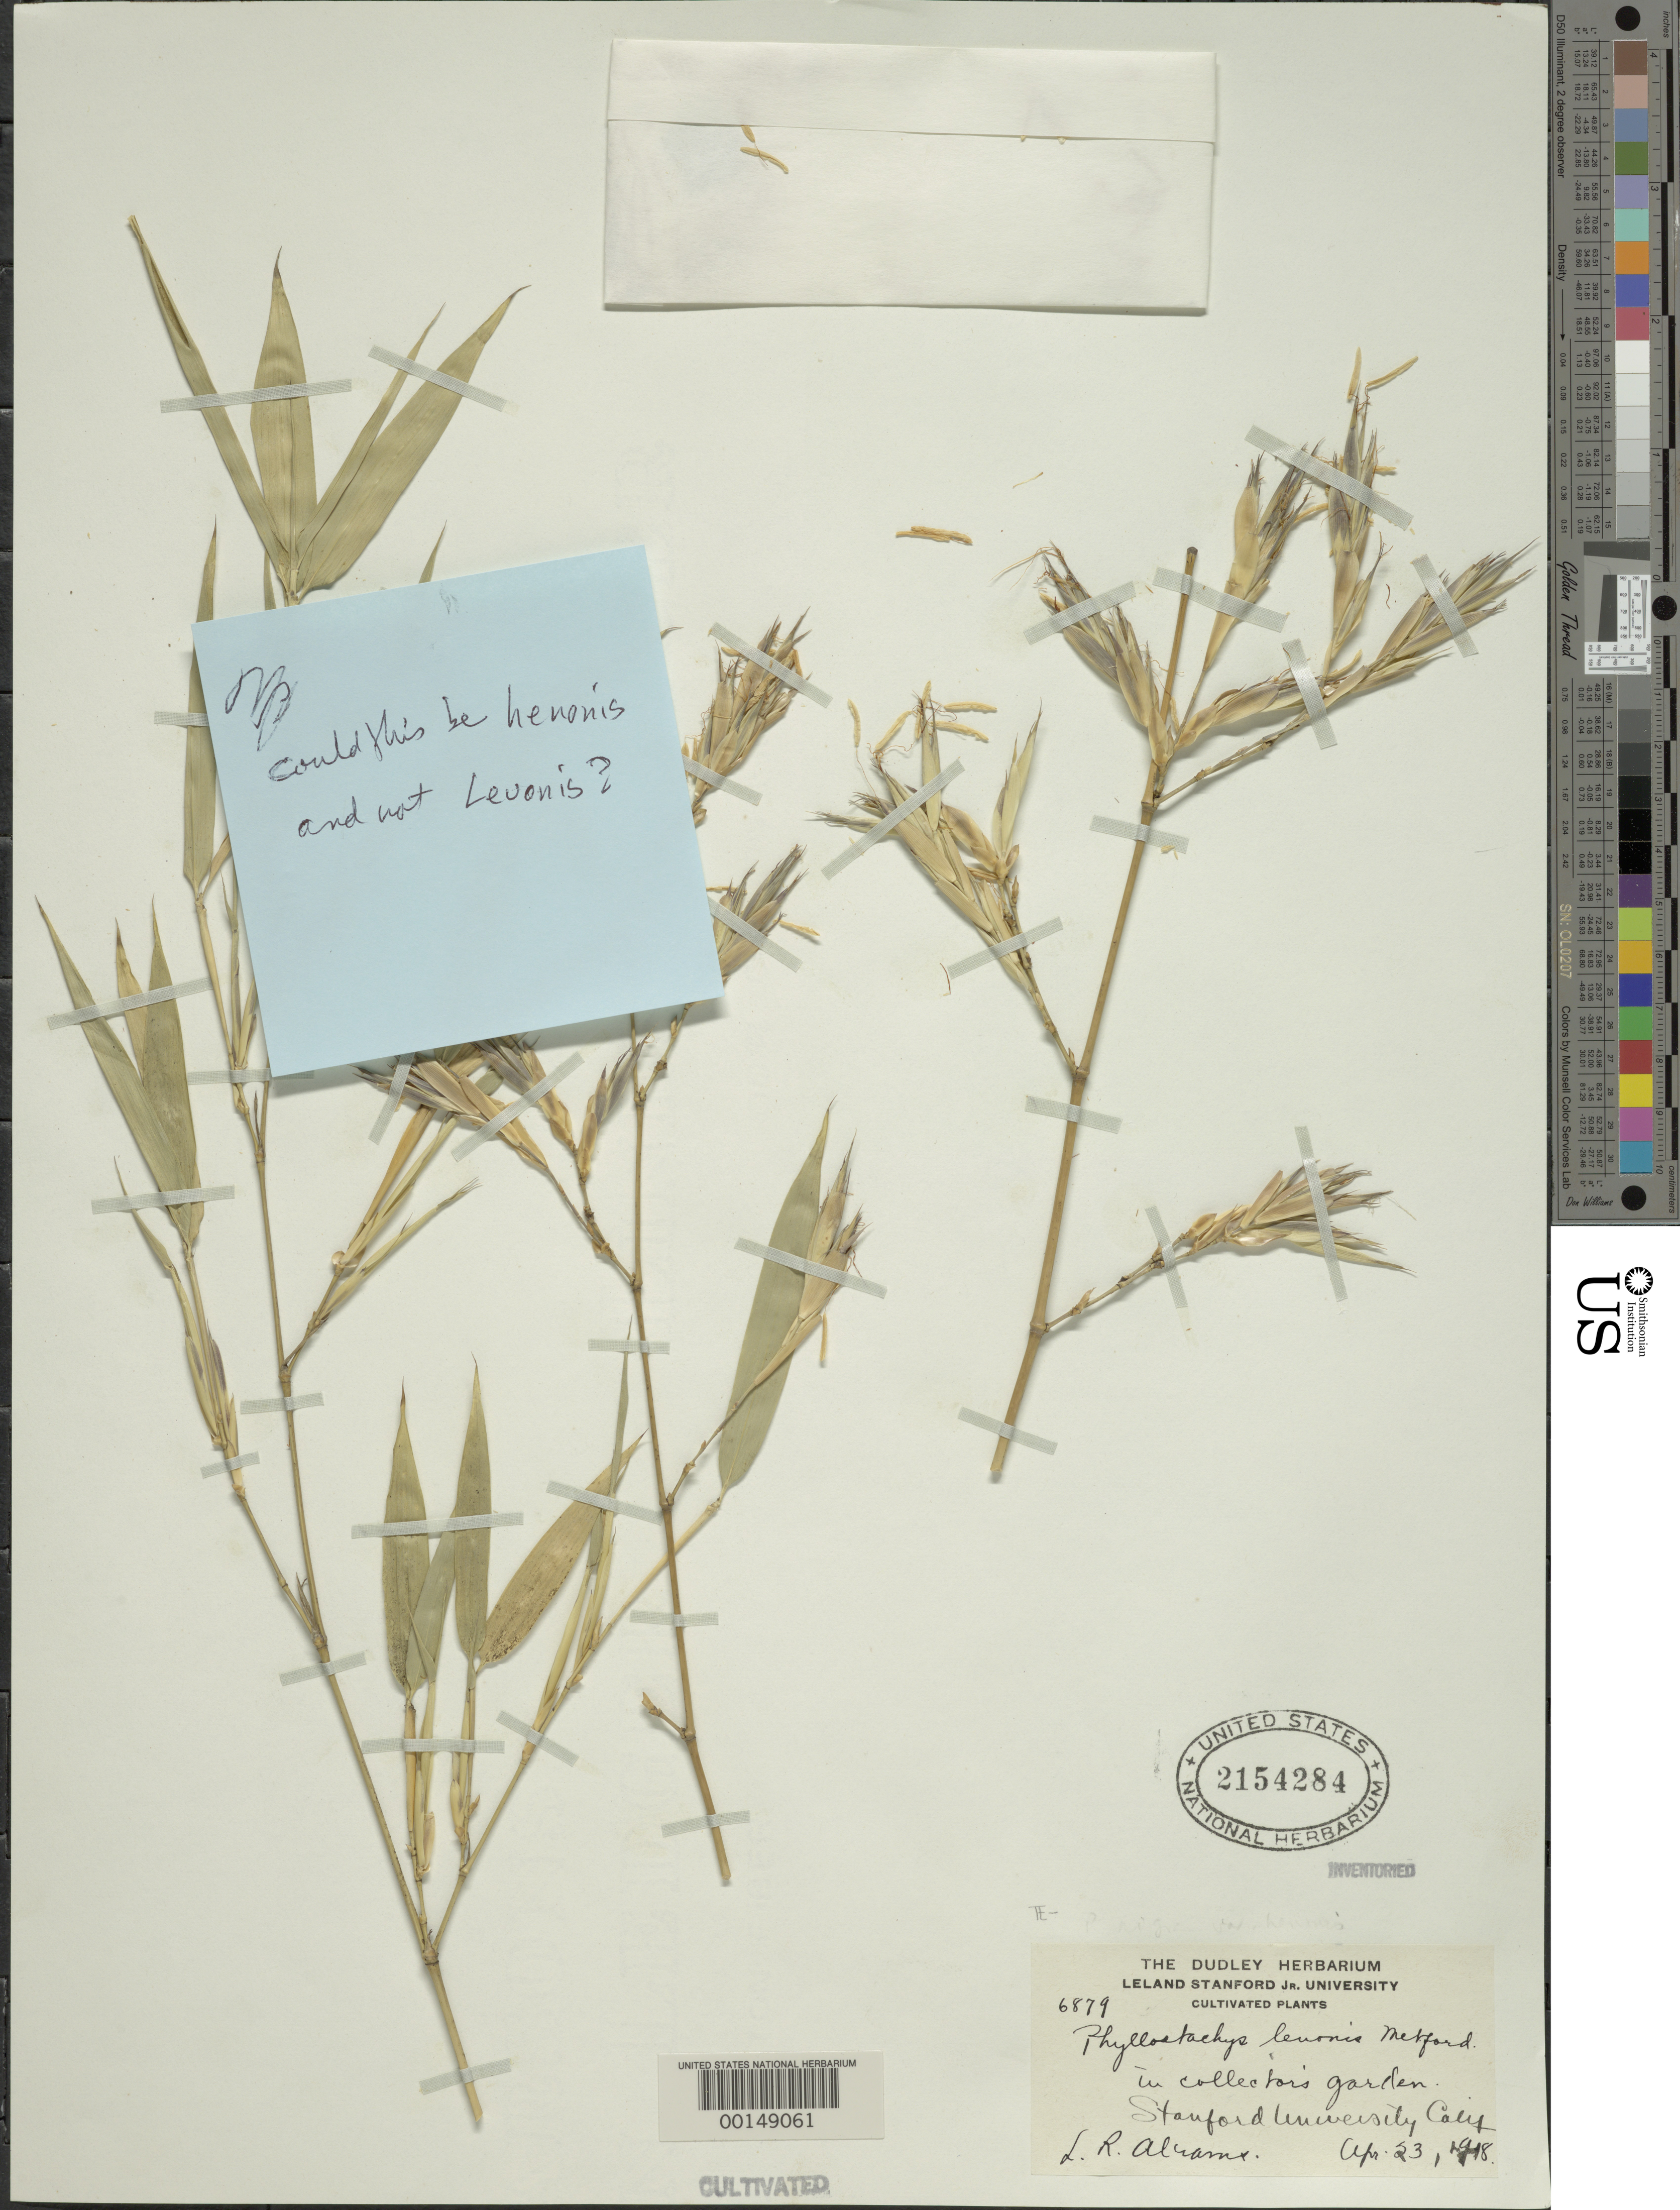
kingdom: Plantae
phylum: Tracheophyta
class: Liliopsida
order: Poales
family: Poaceae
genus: Phyllostachys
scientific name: Phyllostachys levonis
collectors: L. Abrams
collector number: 6879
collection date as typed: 23 Apr 1918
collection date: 1918-04-23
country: United States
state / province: California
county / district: Santa Clara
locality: Stanford univ.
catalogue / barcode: US 2154284